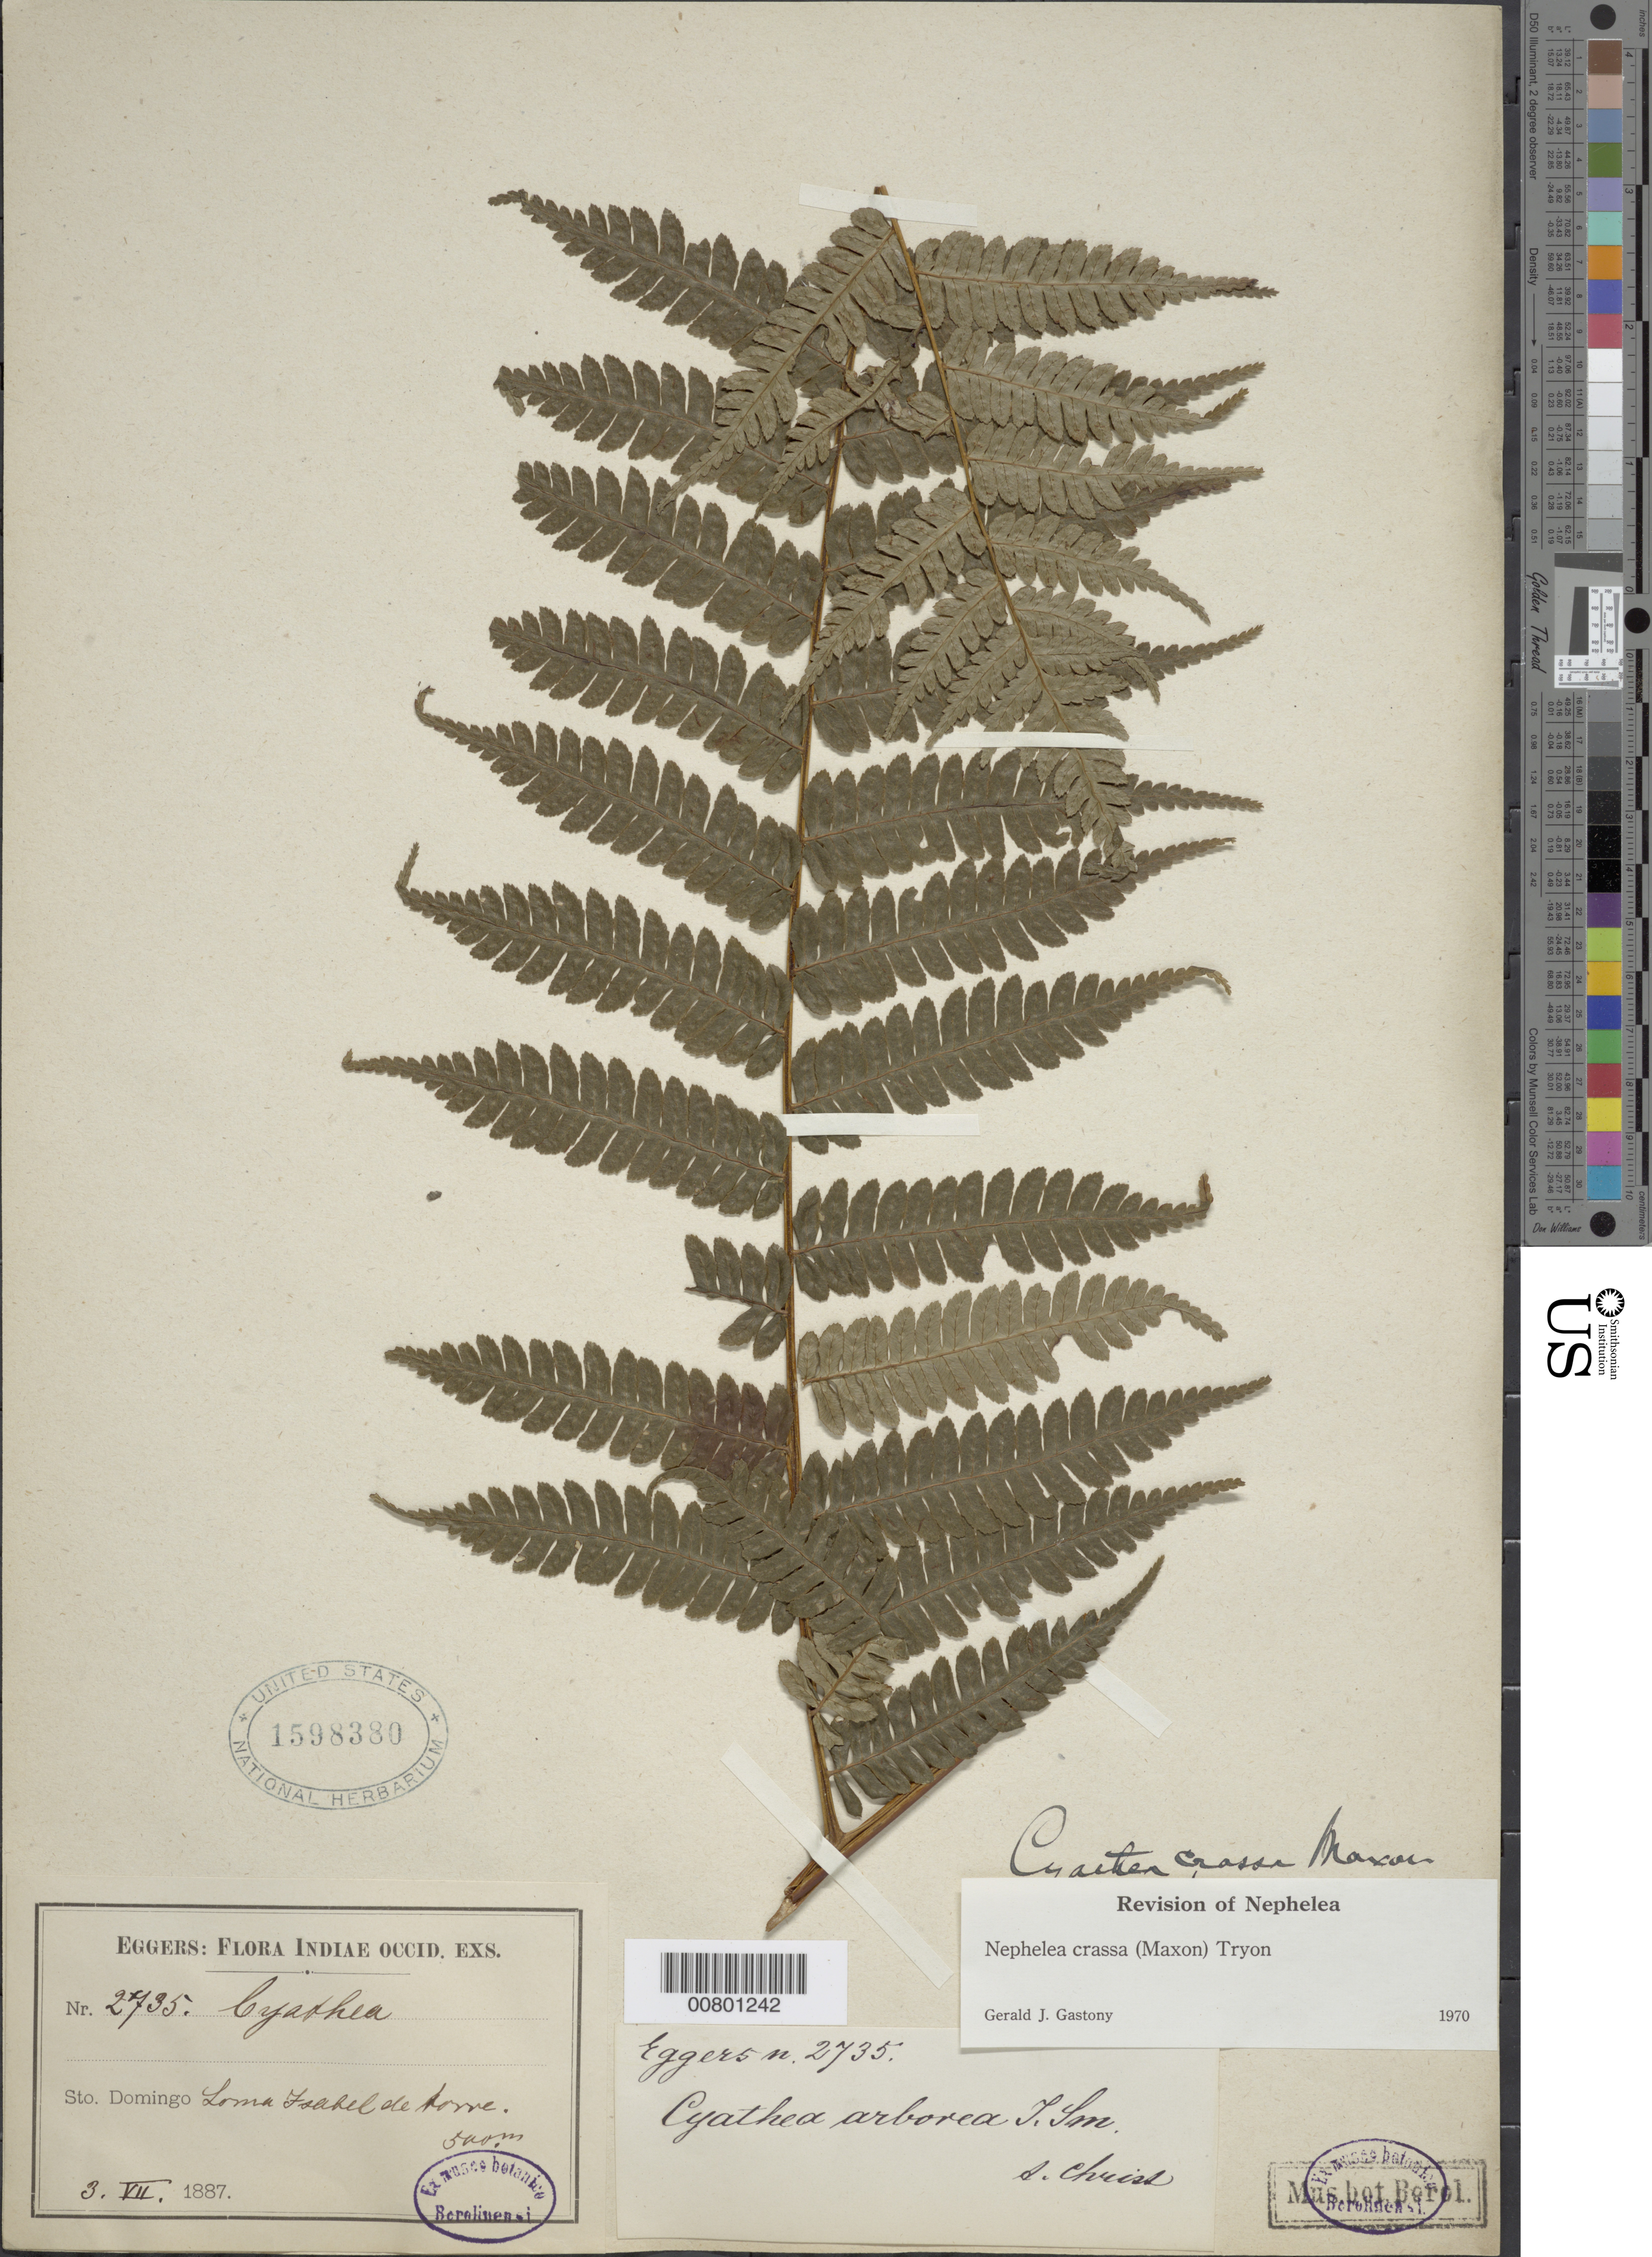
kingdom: Plantae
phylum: Tracheophyta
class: Polypodiopsida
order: Cyatheales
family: Cyatheaceae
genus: Alsophila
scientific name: Alsophila jimeneziana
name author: D.S. Conant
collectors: H. F. A. von Eggers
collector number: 2735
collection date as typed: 03 Jul 1887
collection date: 1887-07-03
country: Dominican Republic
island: Hispaniola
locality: Loma Isabel de Torre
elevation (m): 500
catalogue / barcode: US 1598380